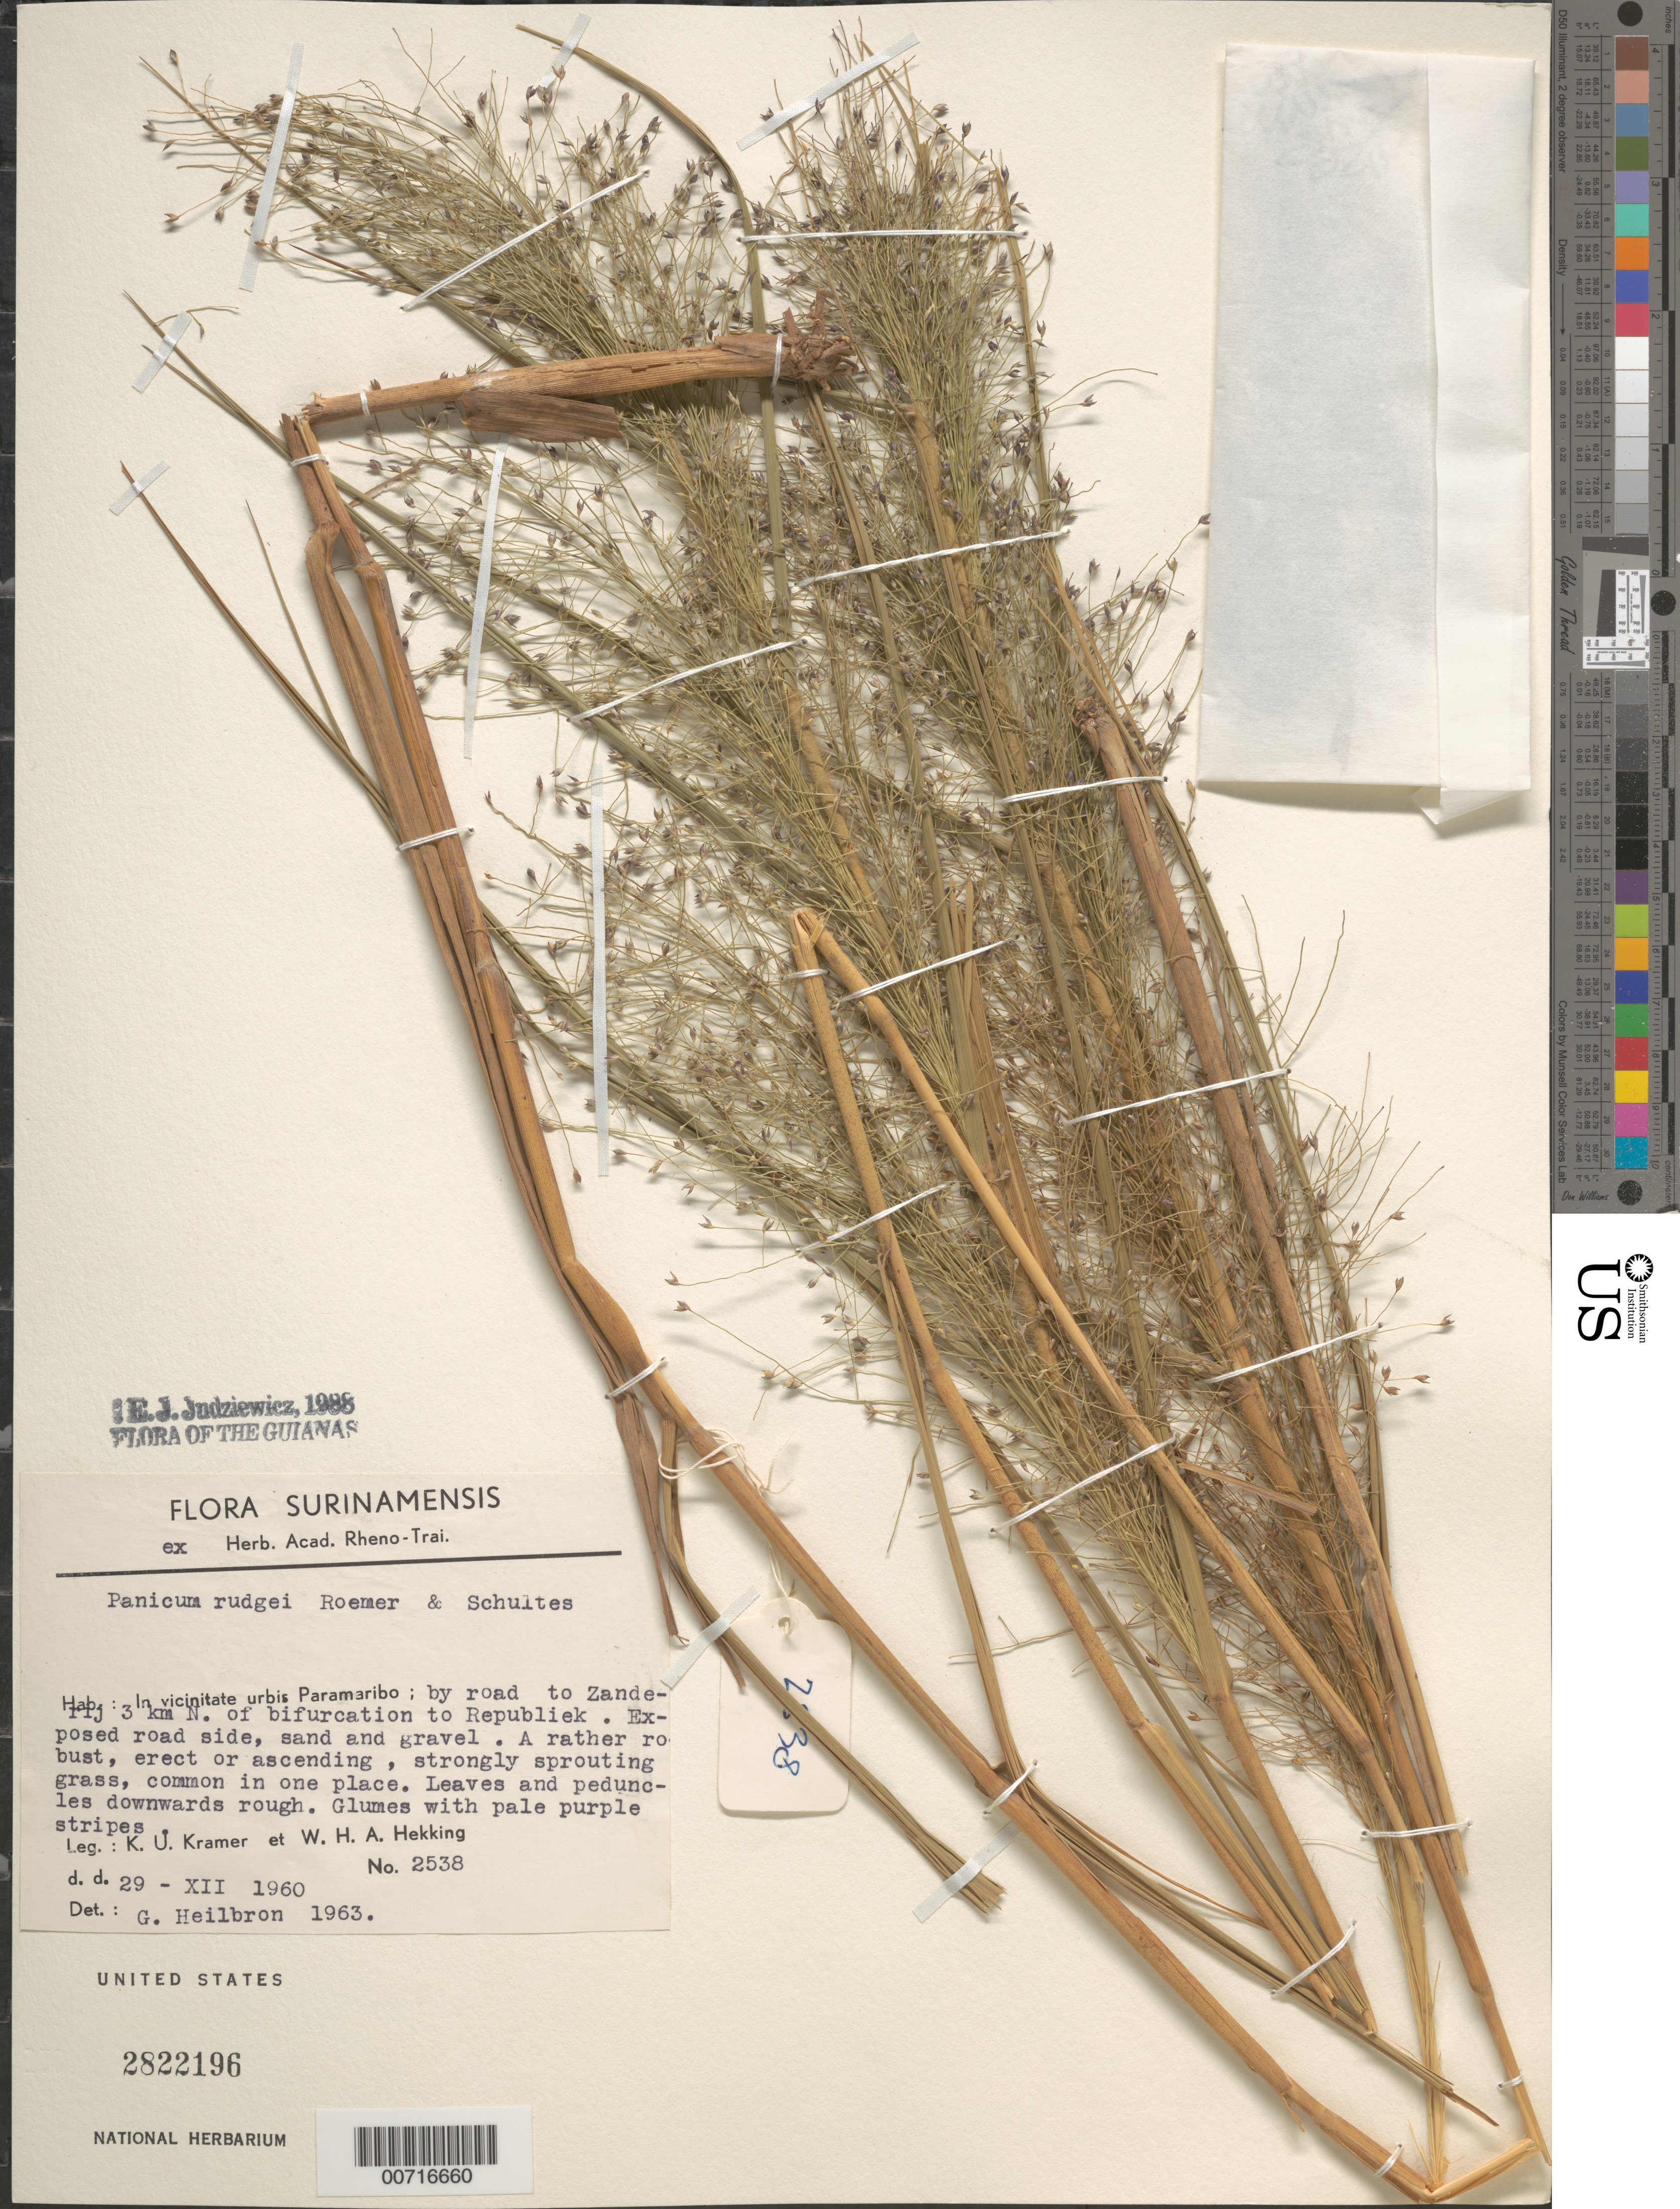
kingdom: Plantae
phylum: Tracheophyta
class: Liliopsida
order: Poales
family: Poaceae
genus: Panicum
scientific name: Panicum rudgei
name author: Roem. & Schult.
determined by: Judziewicz, E. J.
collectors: K. U. Kramer & W. H. A. Hekking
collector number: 2538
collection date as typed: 29-Dec-60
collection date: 1960-12-29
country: Suriname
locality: Republiek, by road to Zanderij 3 km N of bifurcation to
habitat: Exposed roadside, sand and gravel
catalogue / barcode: US 2822196